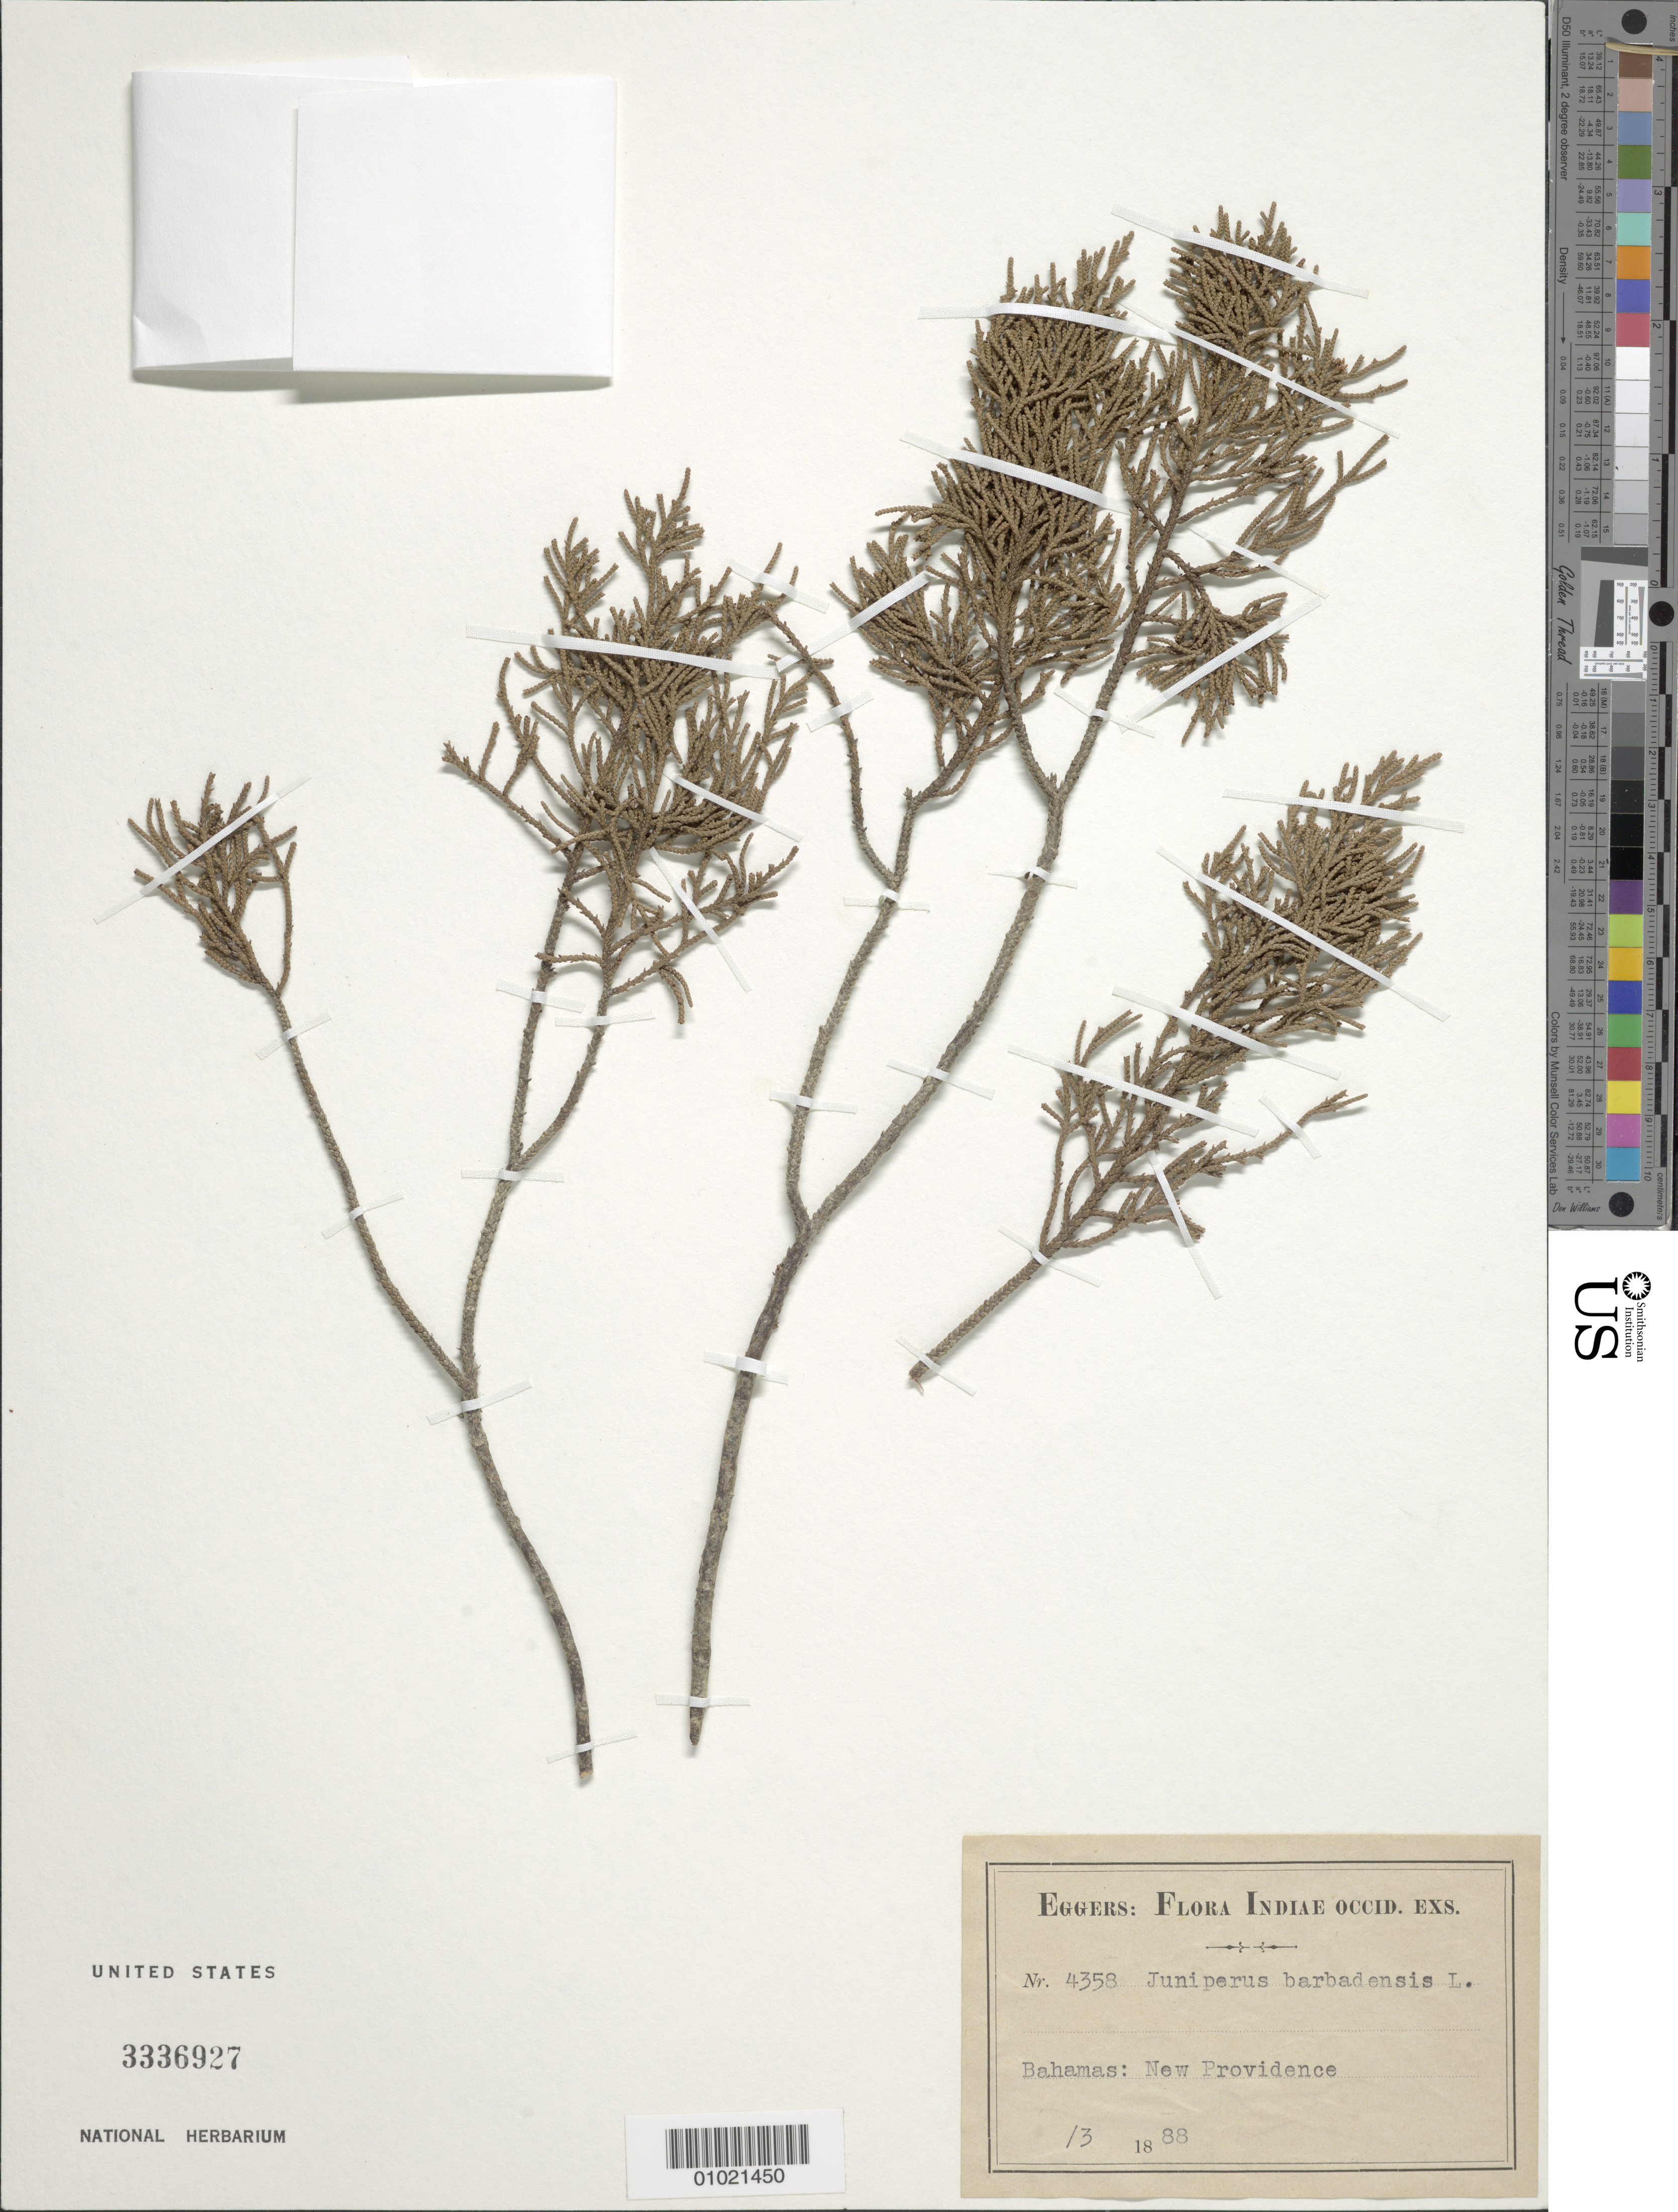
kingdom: Plantae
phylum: Tracheophyta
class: Pinopsida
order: Pinales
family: Cupressaceae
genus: Juniperus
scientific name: Juniperus barbadensis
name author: L.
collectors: H. F. A. von Eggers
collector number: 4358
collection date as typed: Mar 1888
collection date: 1888-03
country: Bahamas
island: New Providence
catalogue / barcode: US 3336927